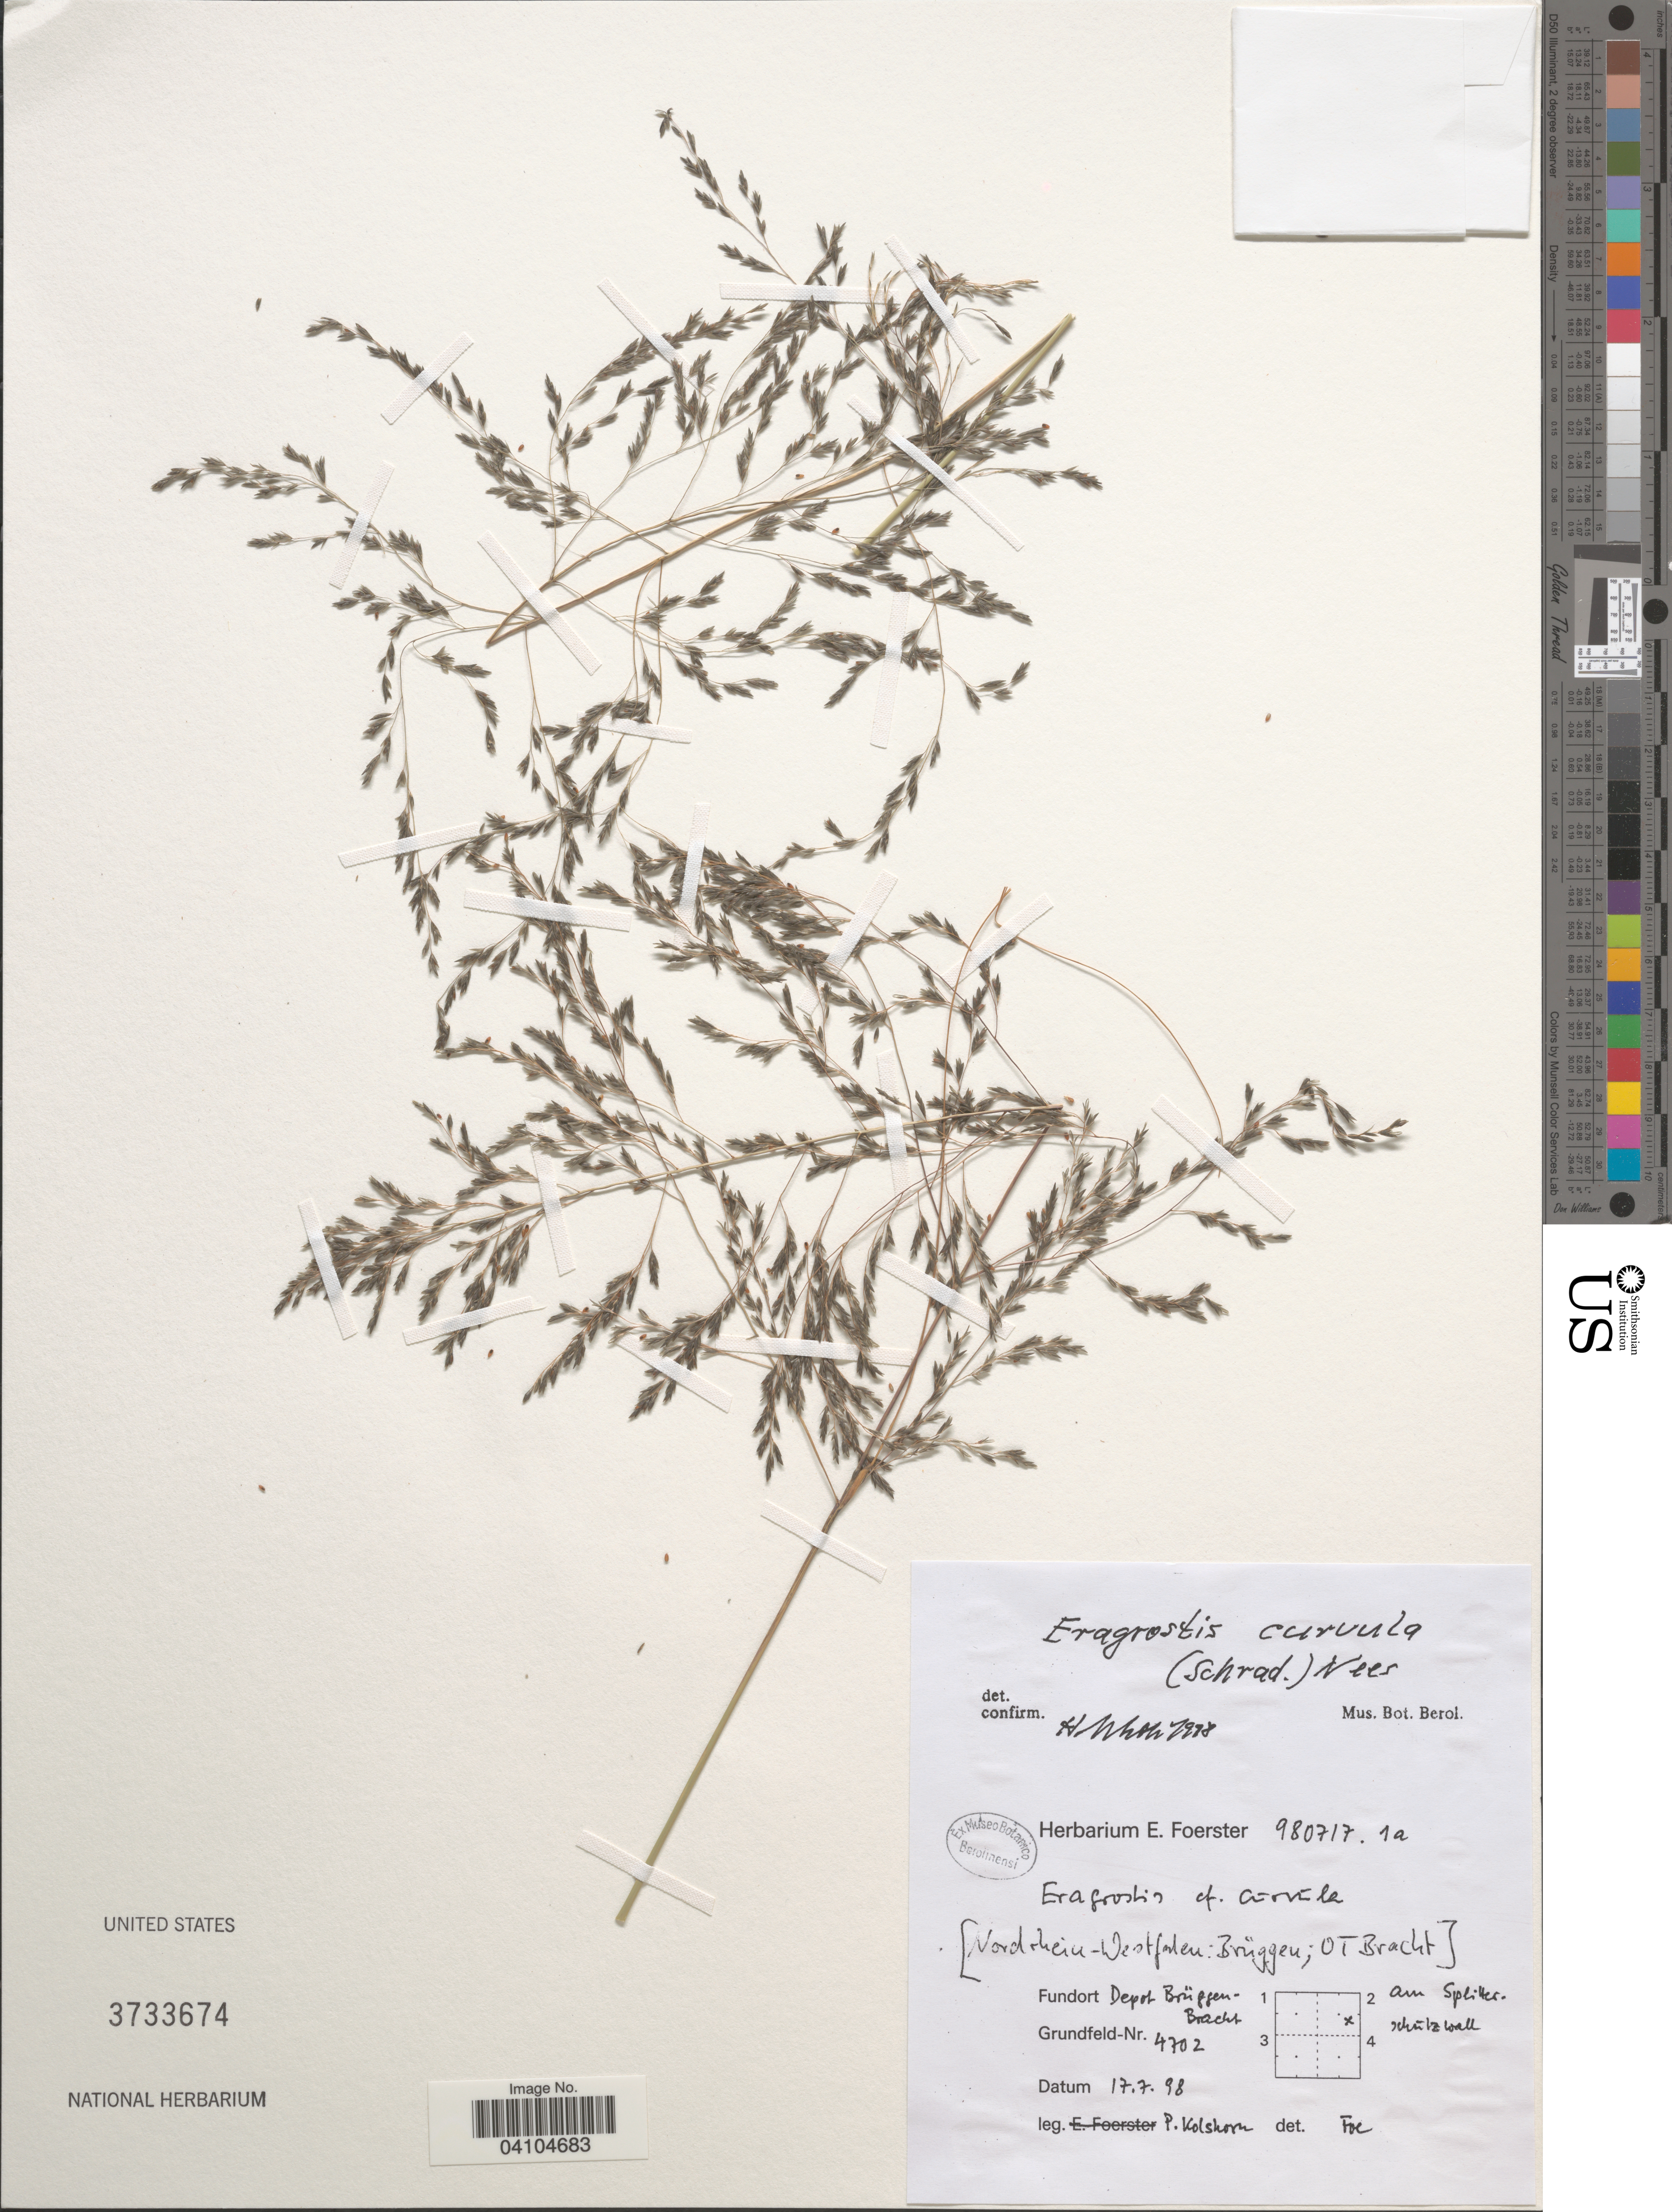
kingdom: Plantae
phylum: Tracheophyta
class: Liliopsida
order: Poales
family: Poaceae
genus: Eragrostis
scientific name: Eragrostis curvula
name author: (Schrad.) Nees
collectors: P. Kolshorn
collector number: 980171.1a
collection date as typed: Transcribed d/m/y: 17/7/98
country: Germany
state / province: Nordrhein-Westfalen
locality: Depot. Brüggen-Bracht. Nordrhein-Westfalen: Brüggen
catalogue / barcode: US 3733674